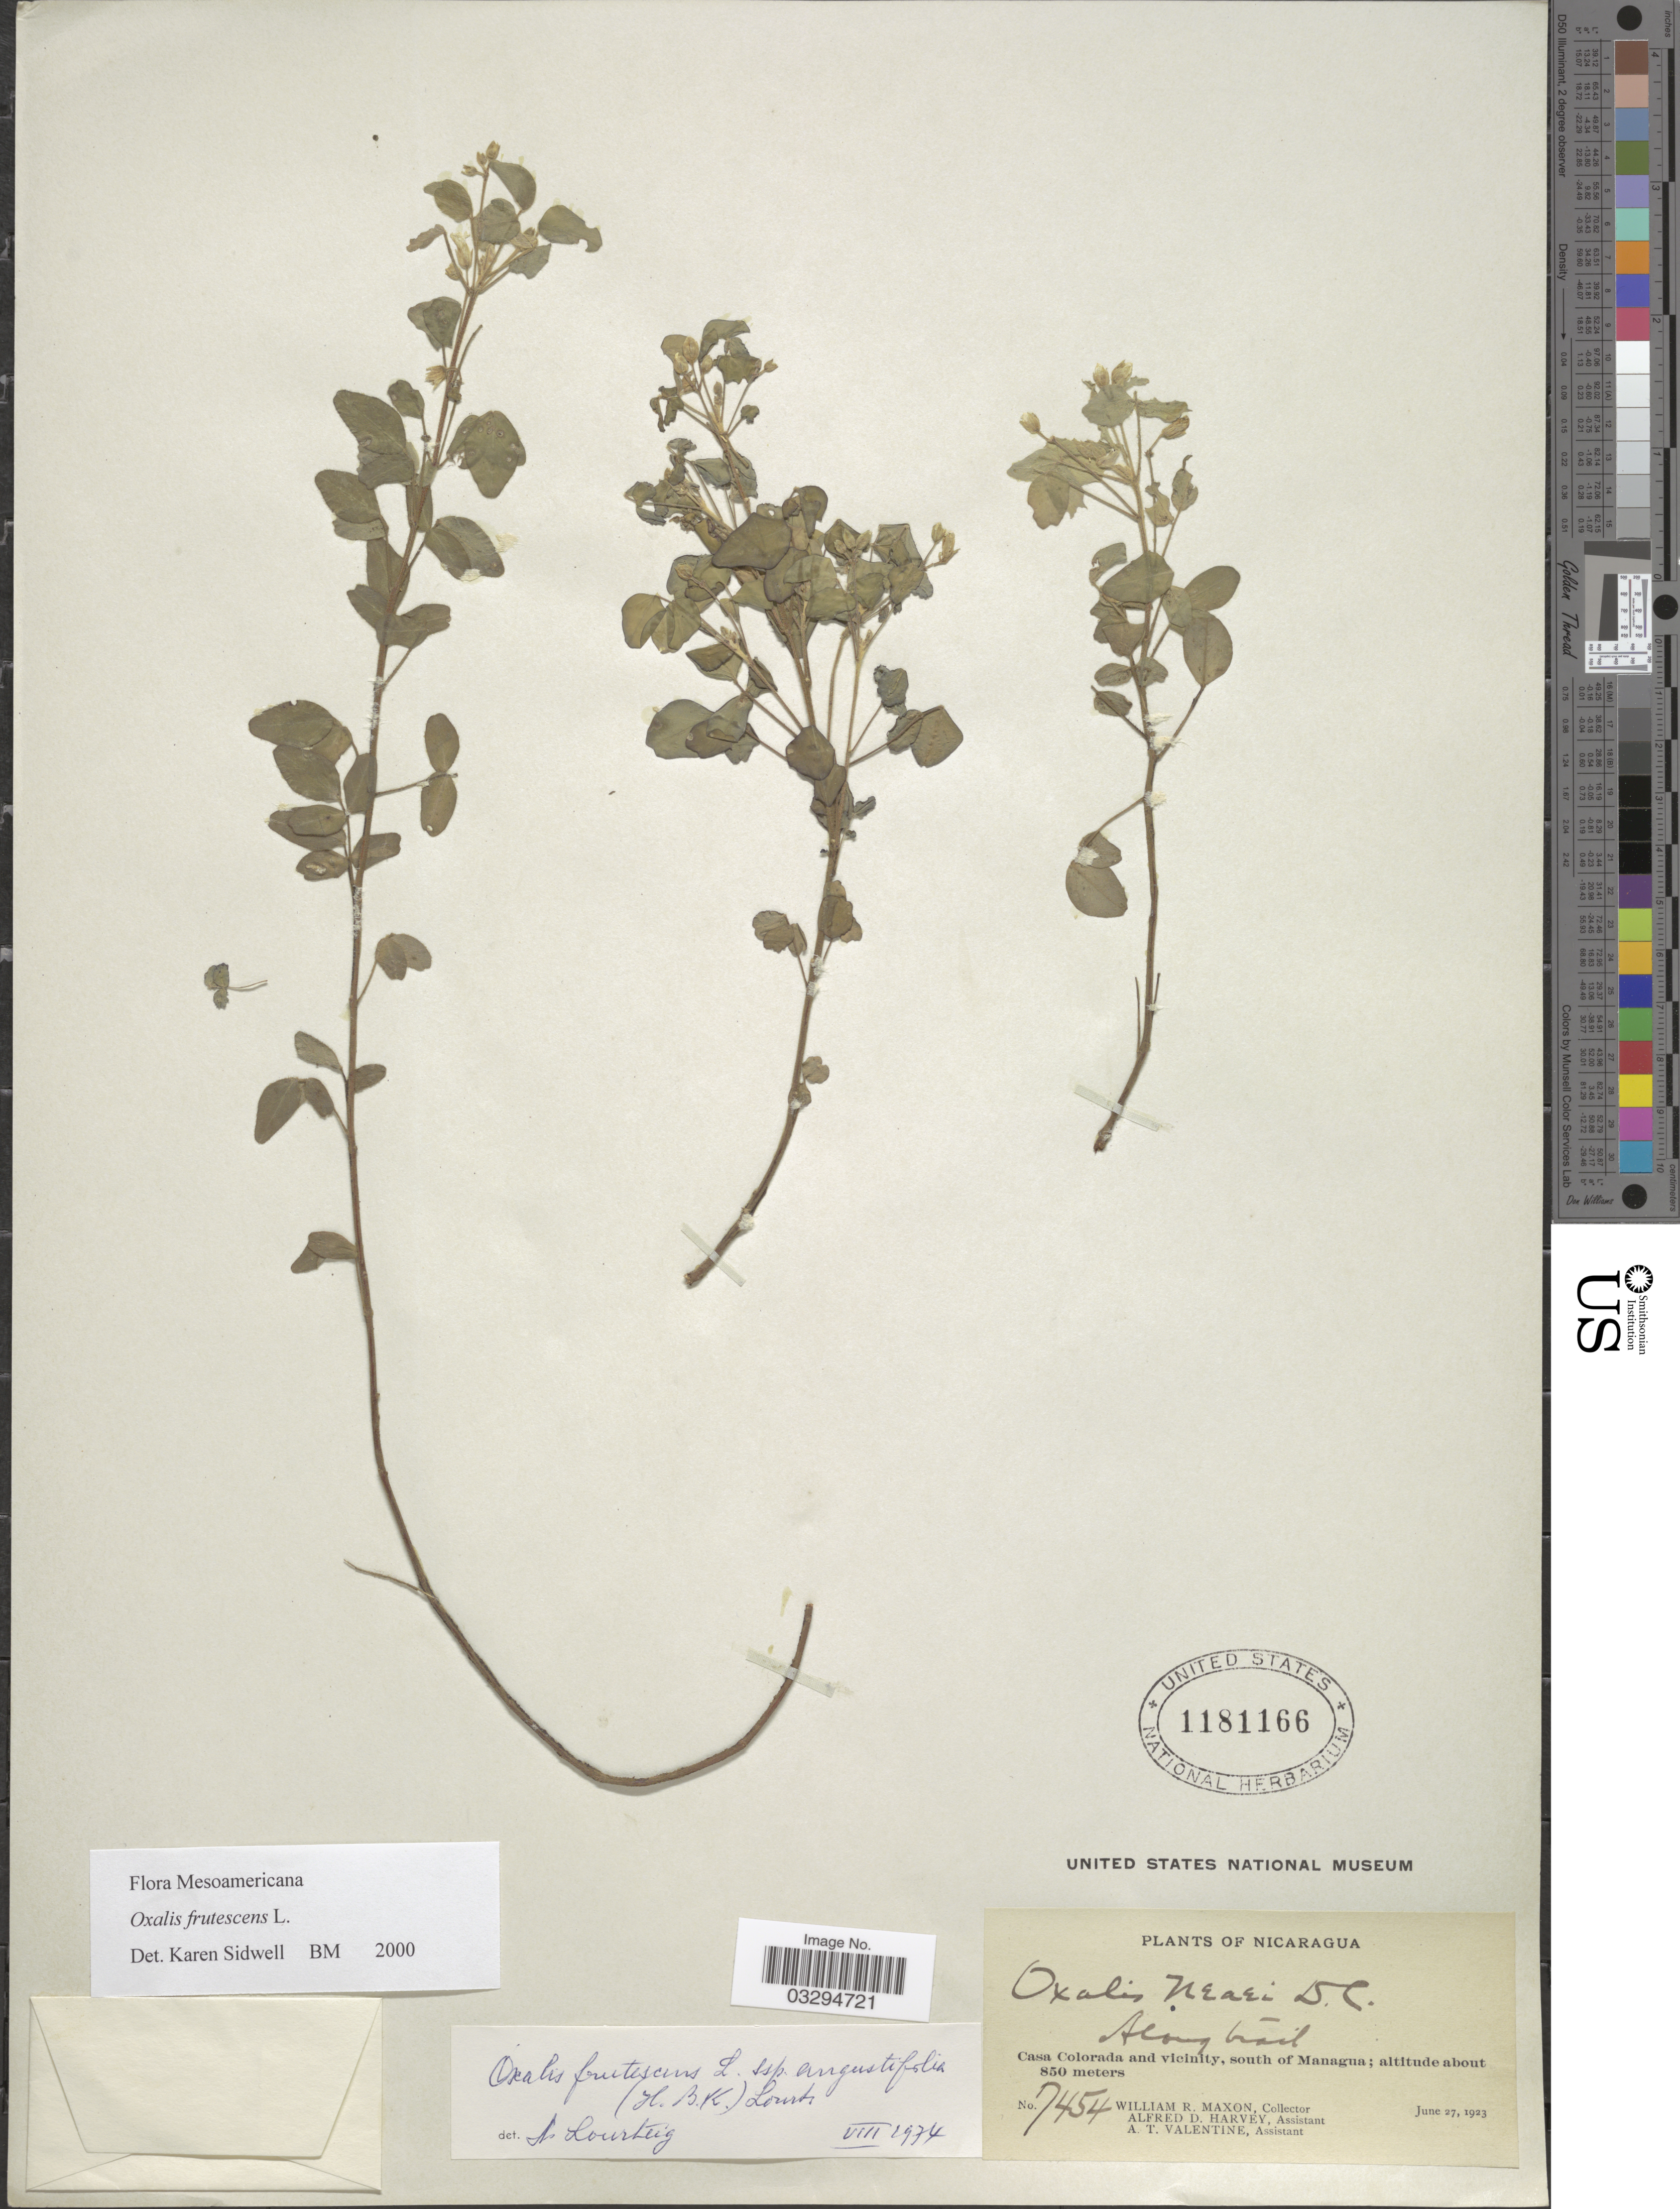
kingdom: Plantae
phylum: Tracheophyta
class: Magnoliopsida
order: Oxalidales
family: Oxalidaceae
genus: Oxalis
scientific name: Oxalis frutescens subsp. angustifolia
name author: (Kunth) Lourteig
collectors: W. R. Maxon, A. D. Harvey & A. Valentine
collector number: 7454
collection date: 1923-06-27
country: Nicaragua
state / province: Managua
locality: Along trail. Casa Colorada and vicinity, south of Managua.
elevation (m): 850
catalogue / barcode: US 1181166